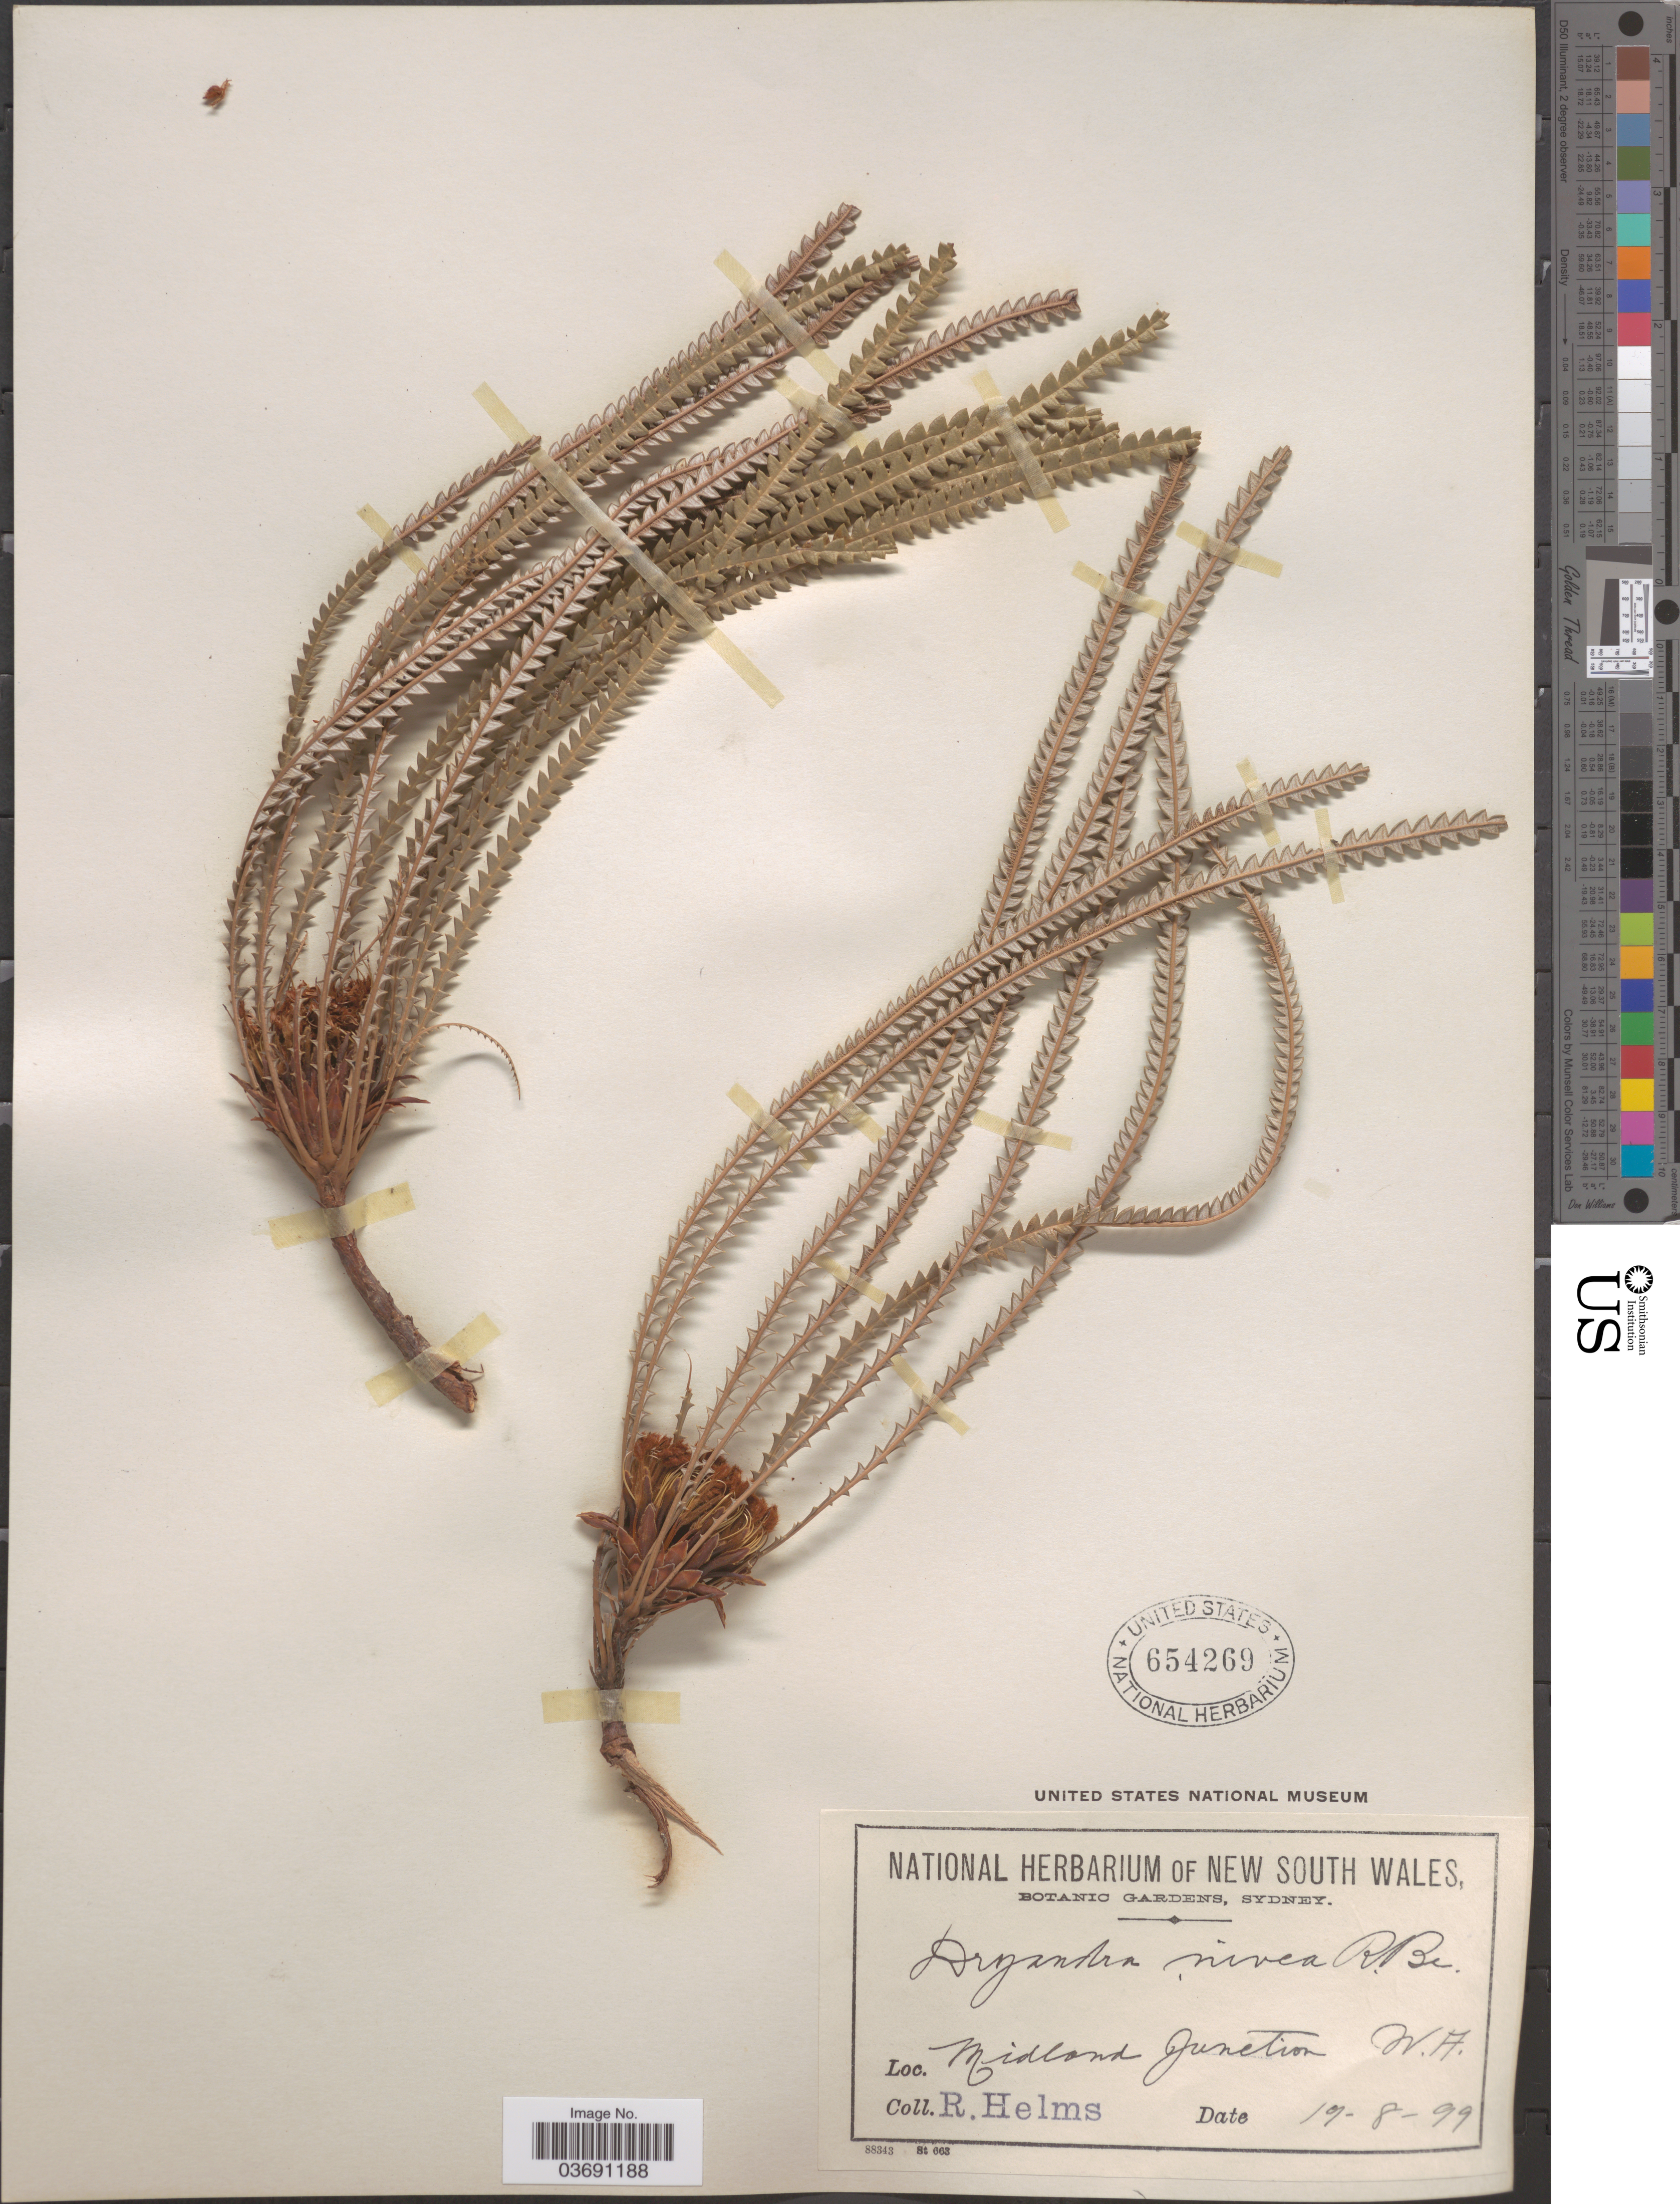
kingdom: Plantae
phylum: Tracheophyta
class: Magnoliopsida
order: Proteales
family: Proteaceae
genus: Dryandra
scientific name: Dryandra nivea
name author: (Labill.) R. Br.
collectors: R. Helms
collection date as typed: Transcribed d/m/y: 19/8/99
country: Australia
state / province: Western Australia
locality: Midland Junction.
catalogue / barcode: US 654269